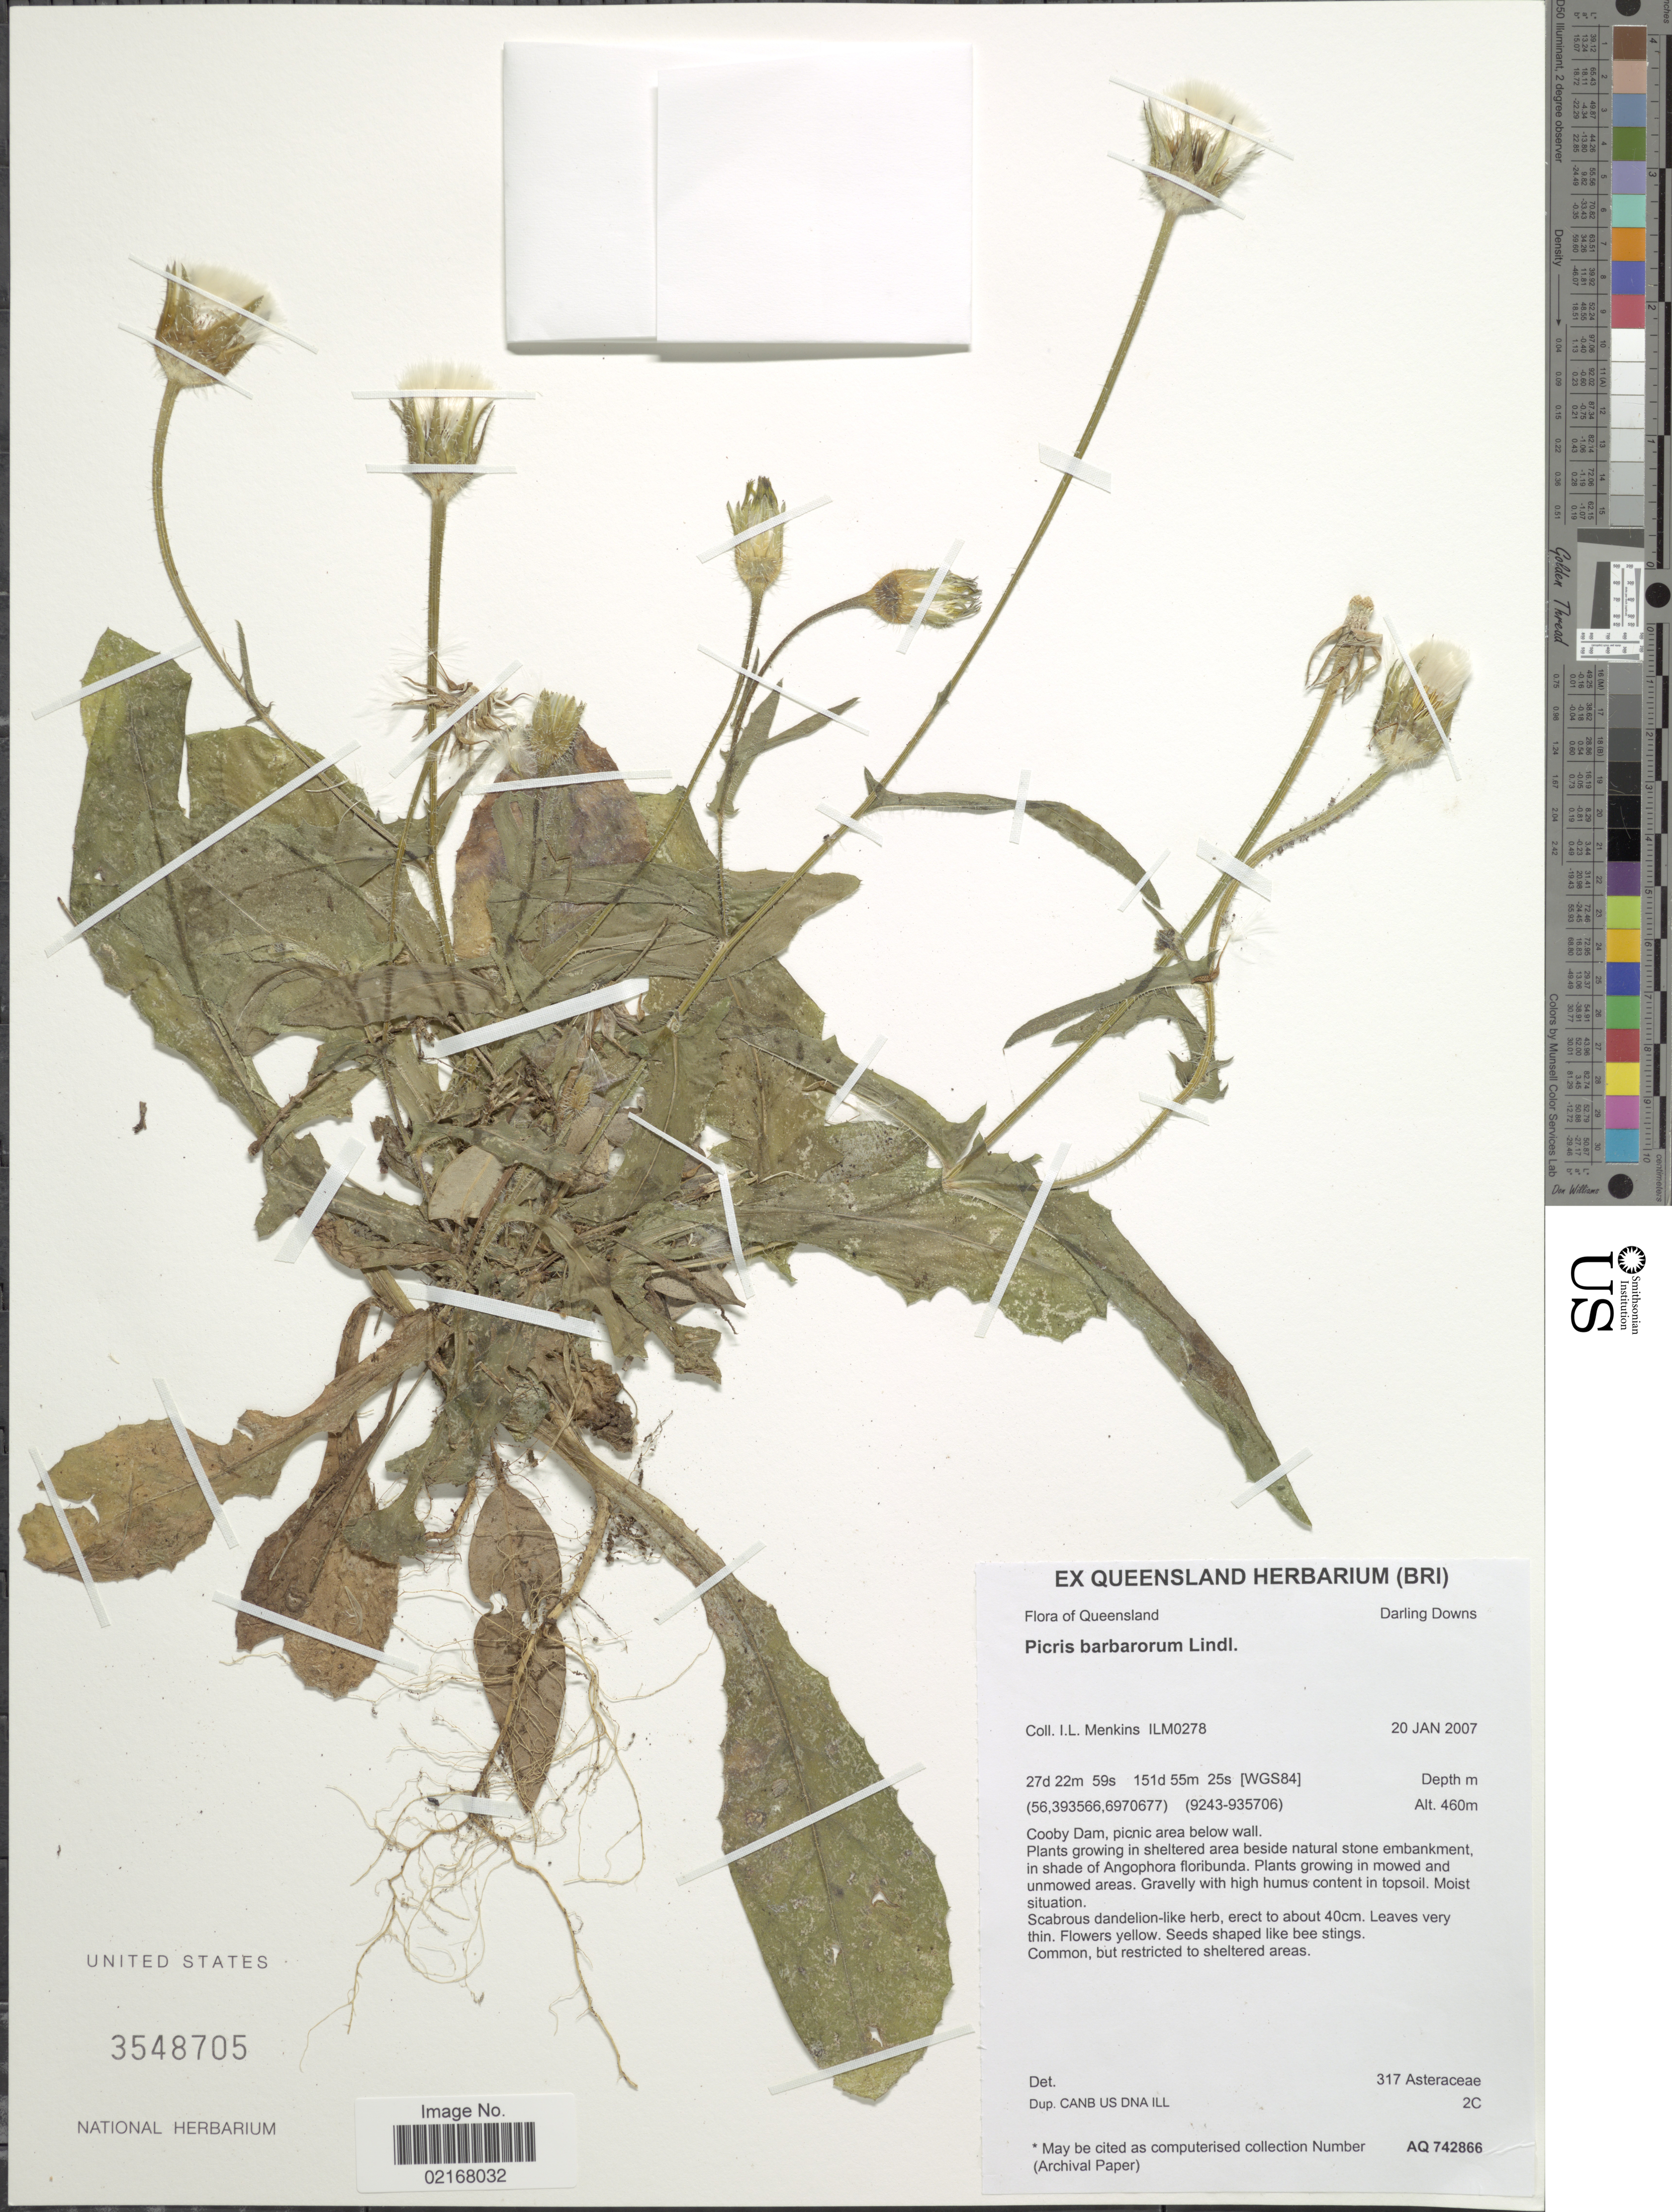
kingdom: Plantae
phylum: Tracheophyta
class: Magnoliopsida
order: Asterales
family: Asteraceae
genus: Picris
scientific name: Picris barbarorum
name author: Lindl.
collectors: I. Menkins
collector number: ILM0278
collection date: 2007-01-20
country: Australia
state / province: Queensland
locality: Darling Downs. Cooby Dam, picnic area below wall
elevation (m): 460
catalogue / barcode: US 3548705